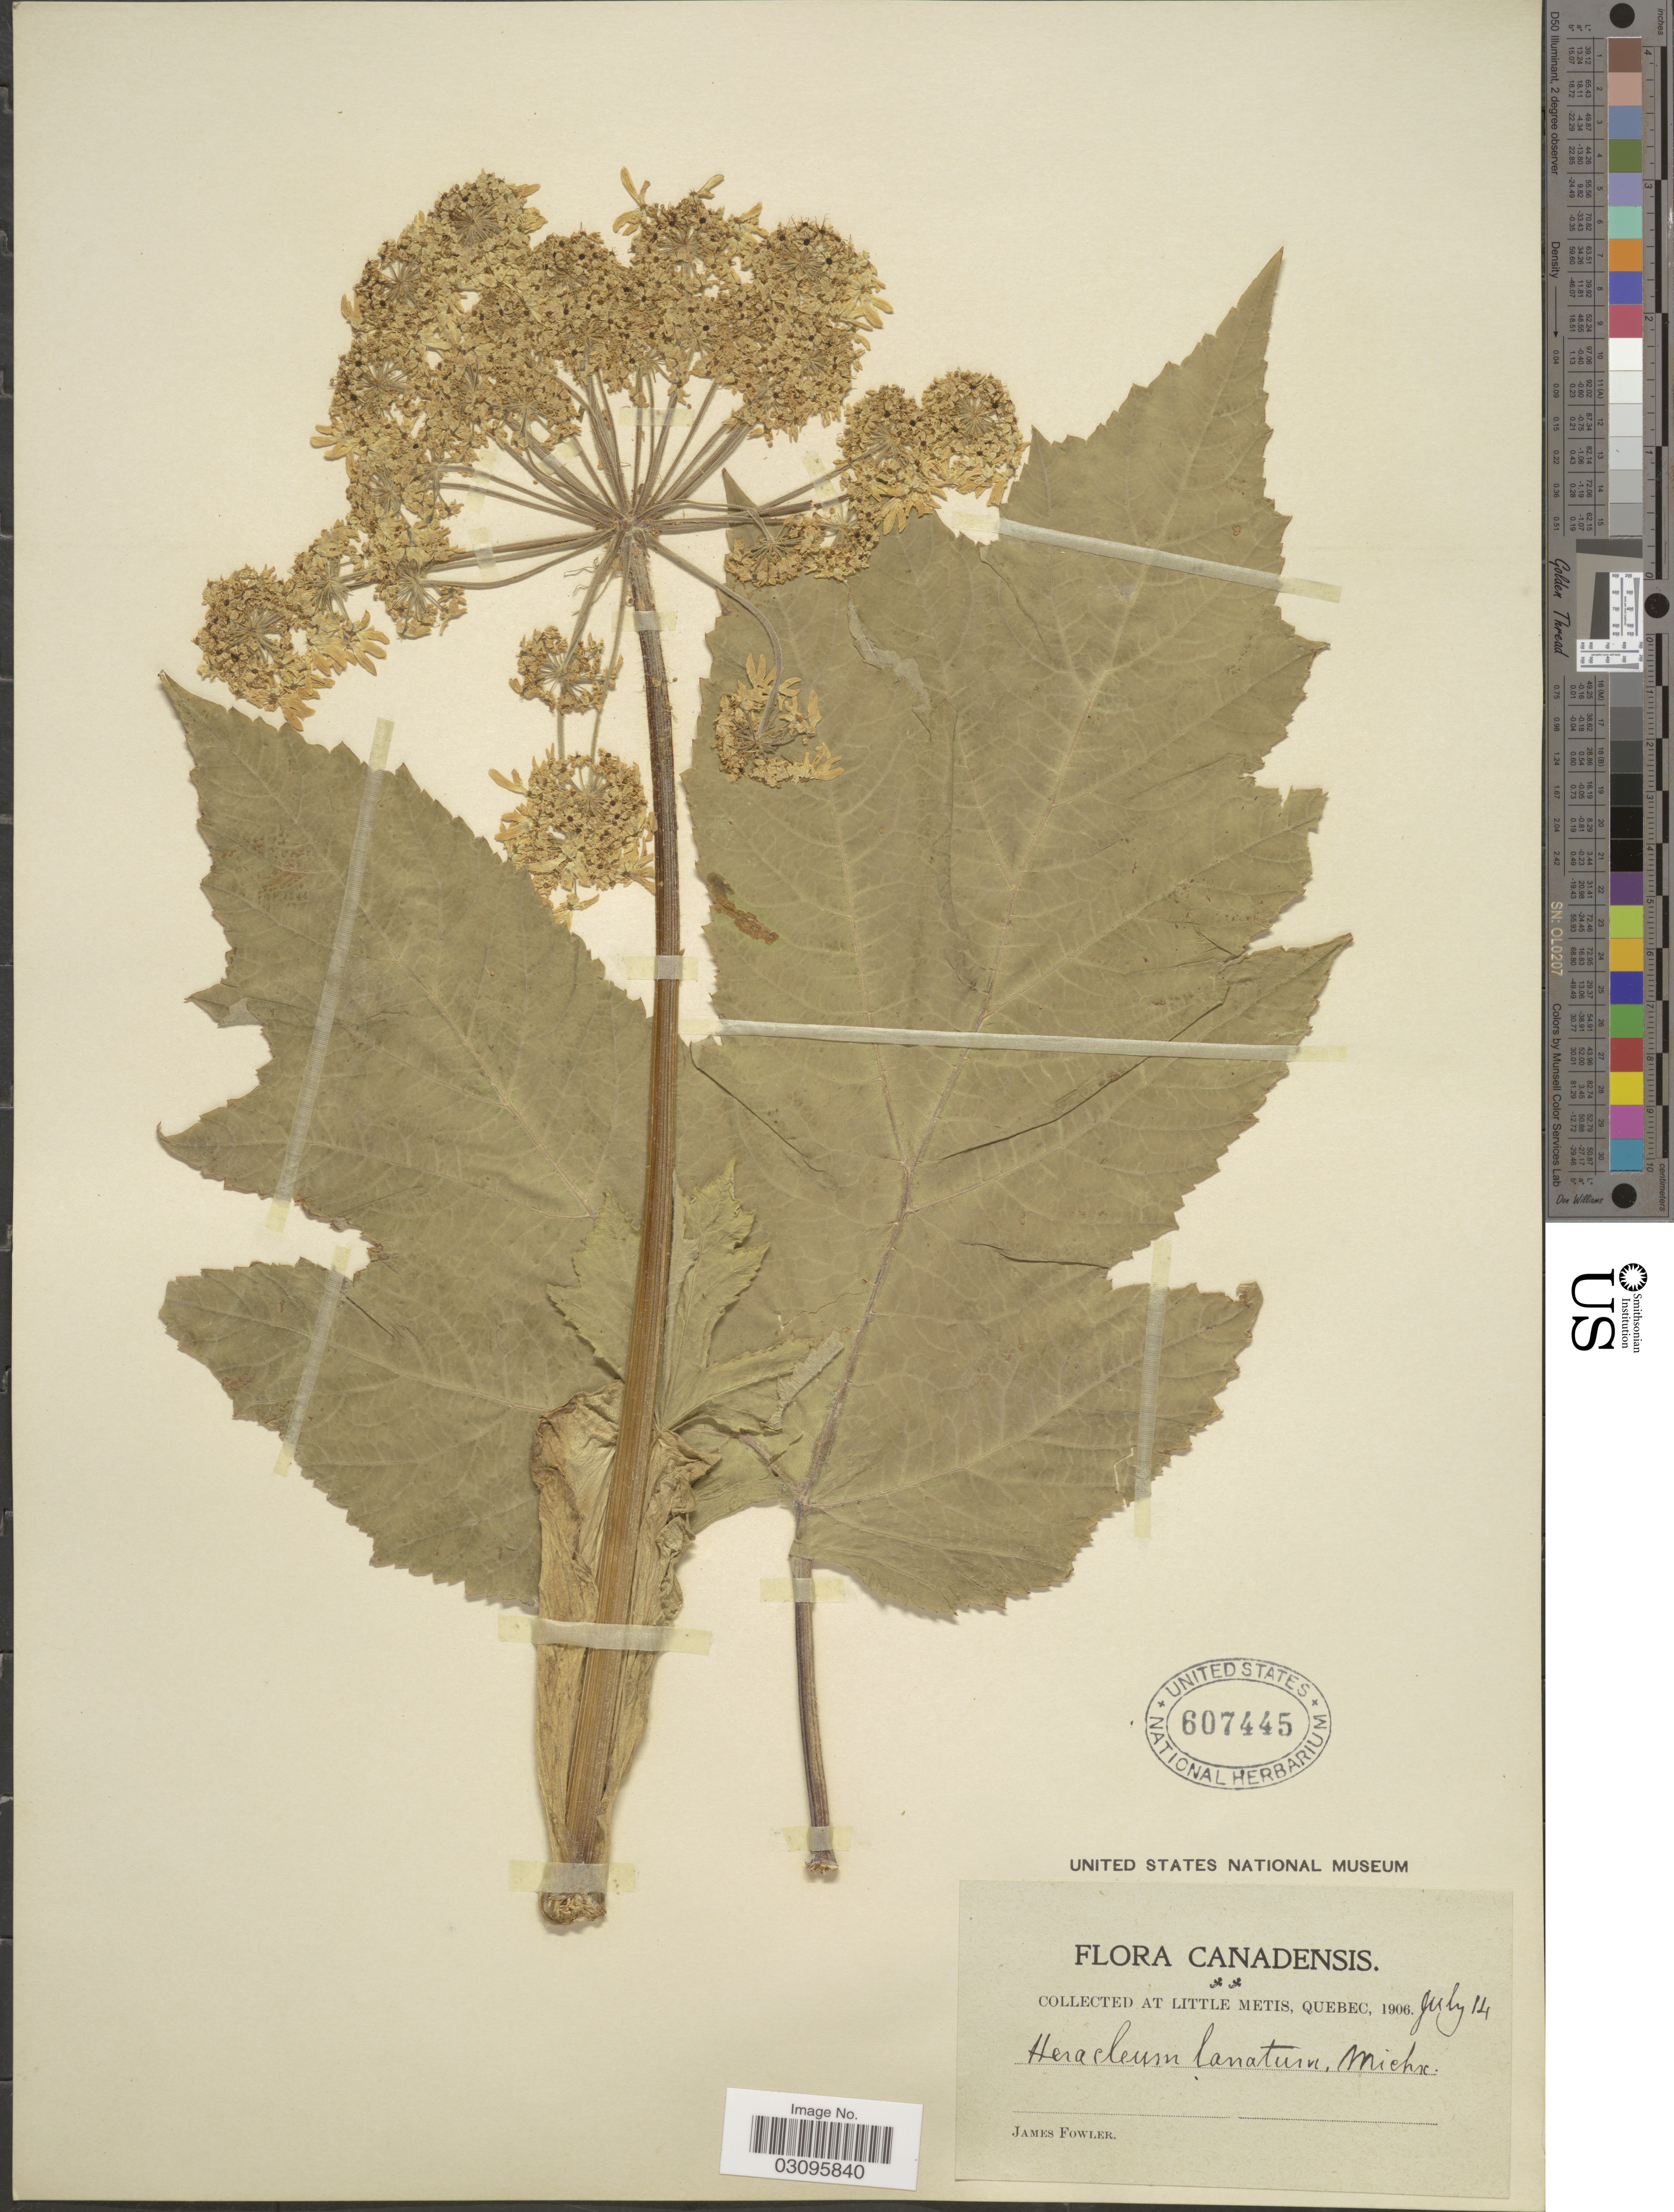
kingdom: Plantae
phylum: Tracheophyta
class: Magnoliopsida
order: Apiales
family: Apiaceae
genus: Heracleum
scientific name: Heracleum lanatum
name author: Michx.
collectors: J. P. Fowler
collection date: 1906-07-14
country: Canada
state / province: Quebec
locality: Little Metis.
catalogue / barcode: US 607445